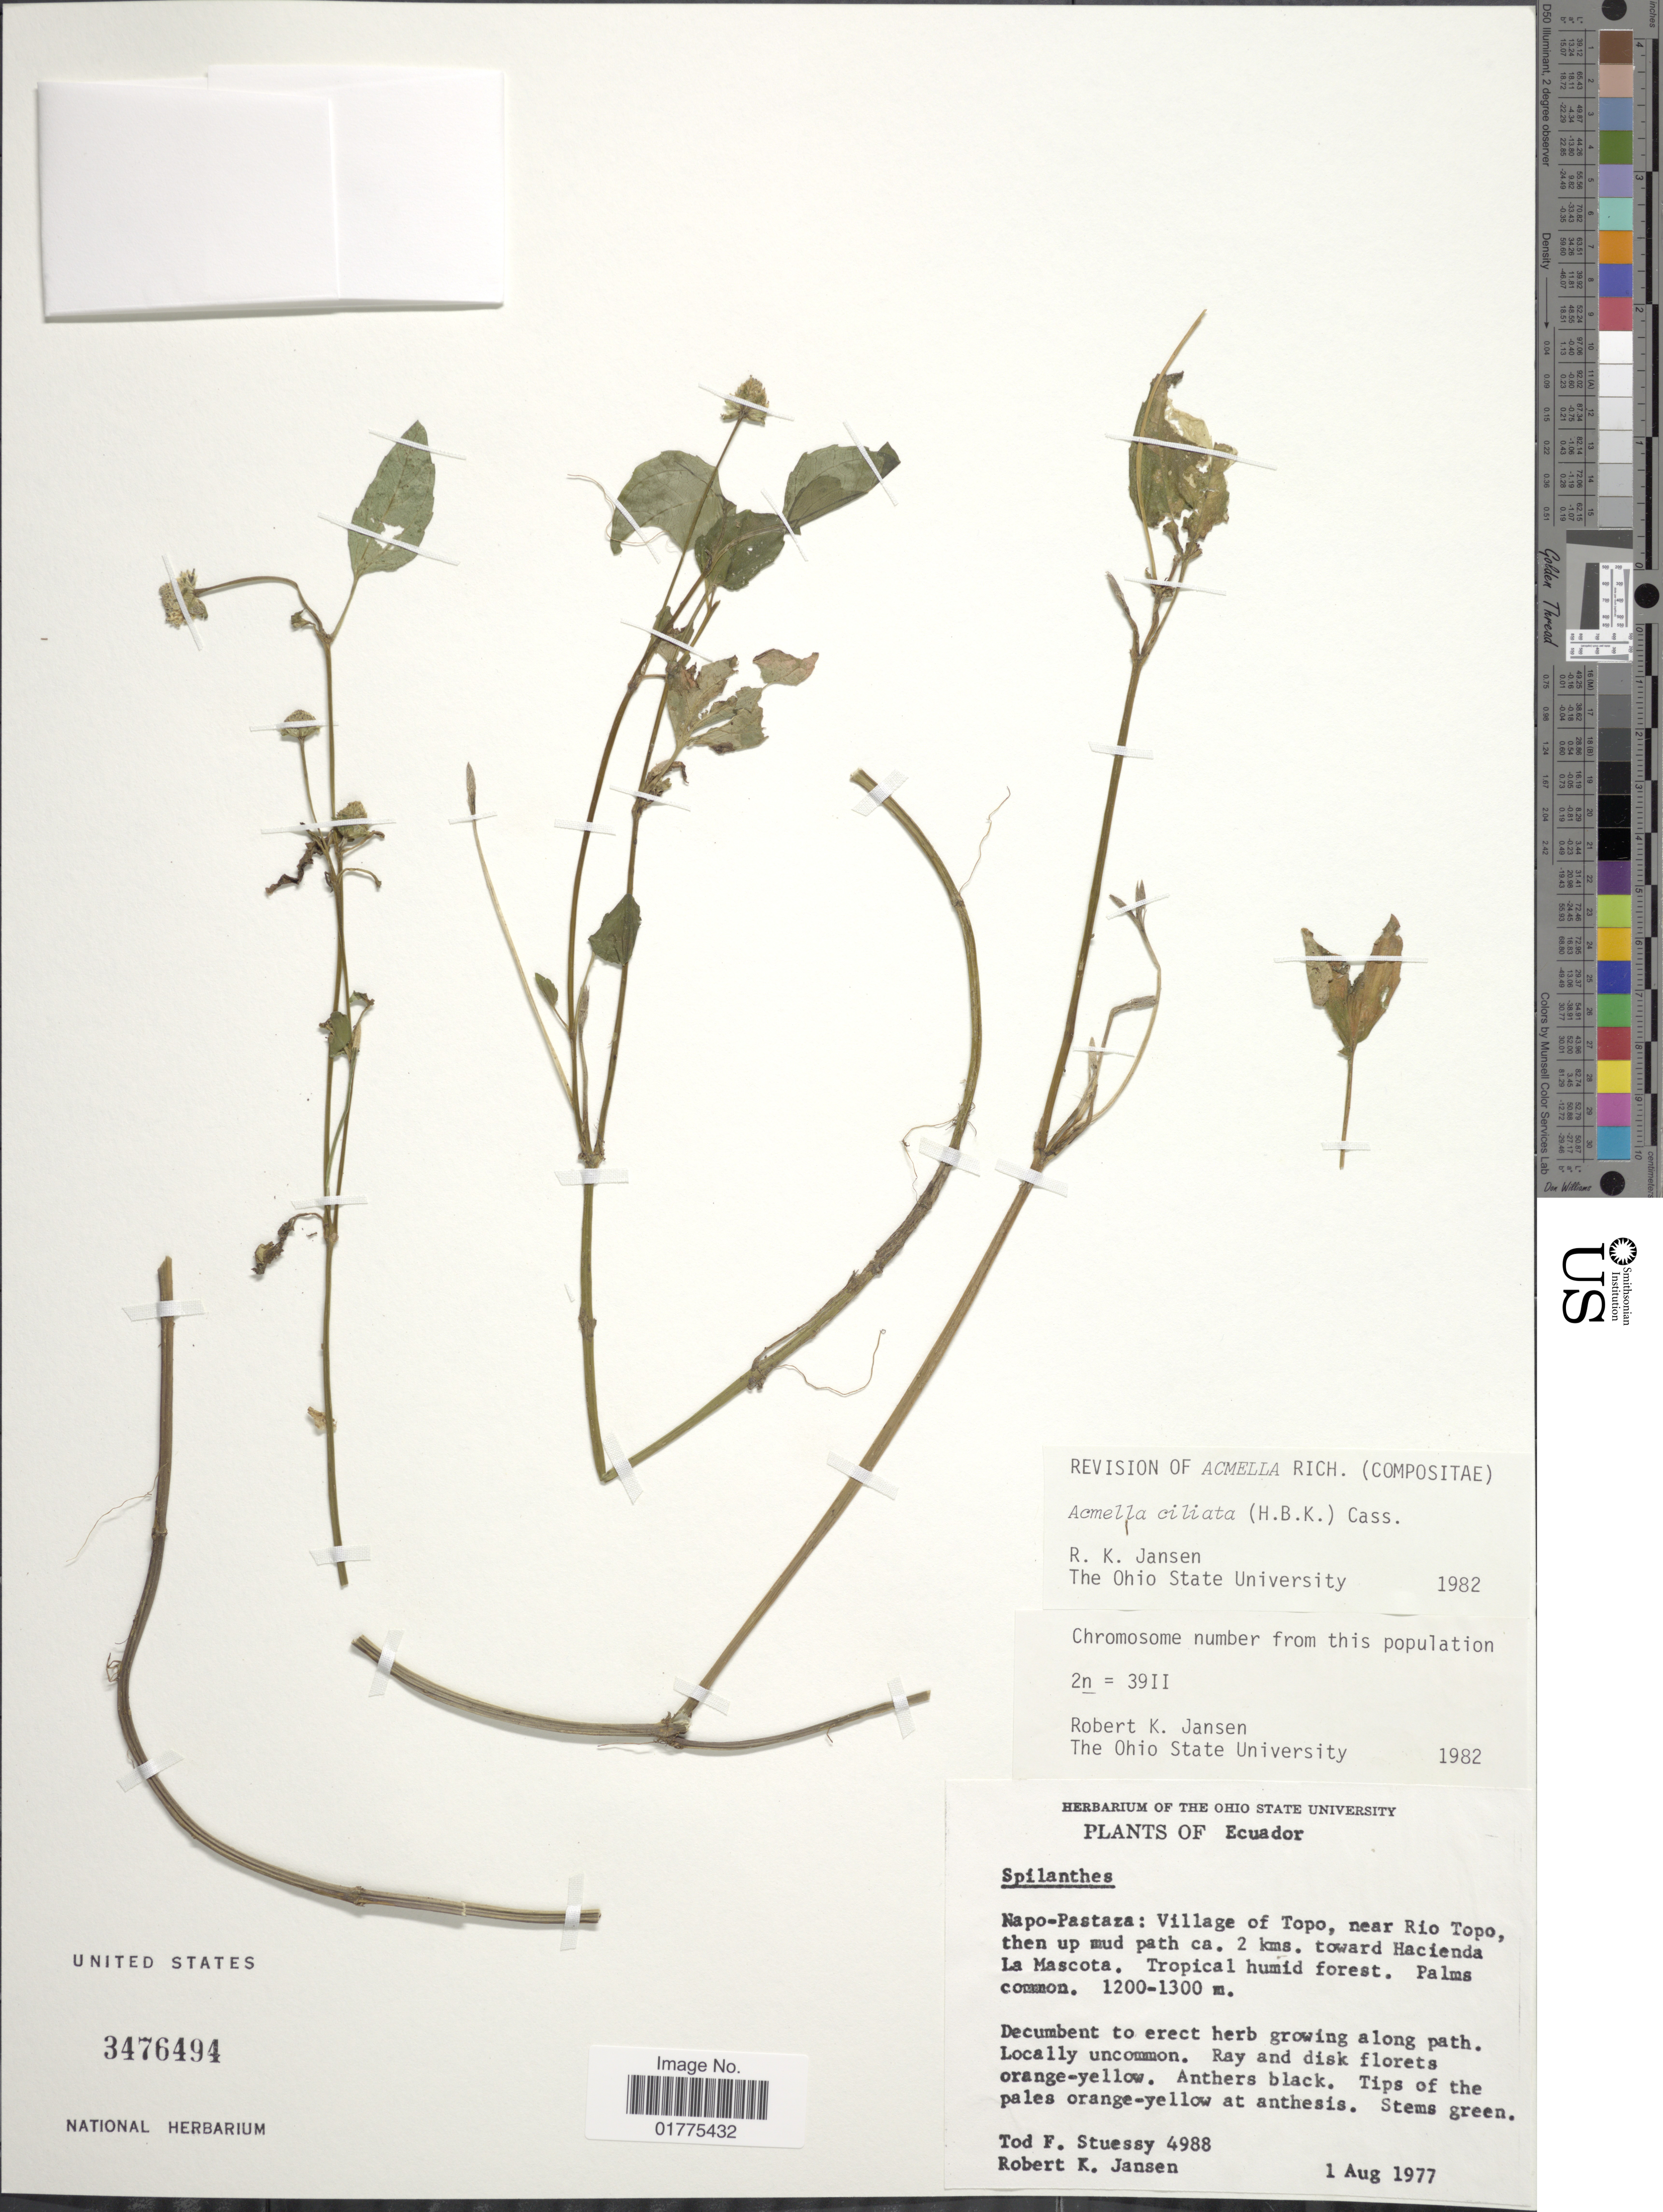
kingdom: Plantae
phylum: Tracheophyta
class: Magnoliopsida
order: Asterales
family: Asteraceae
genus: Acmella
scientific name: Acmella ciliata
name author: (Kunth) Cass.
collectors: T. Stuessy & R. K. Jansen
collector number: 4988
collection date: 1977-08-01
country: Ecuador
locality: Napo-Pastaza: Village of Topo, near Rio Topo, then up mud path ca. 2 kms. toward Hacienda La Mascota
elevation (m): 1200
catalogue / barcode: US 3476494